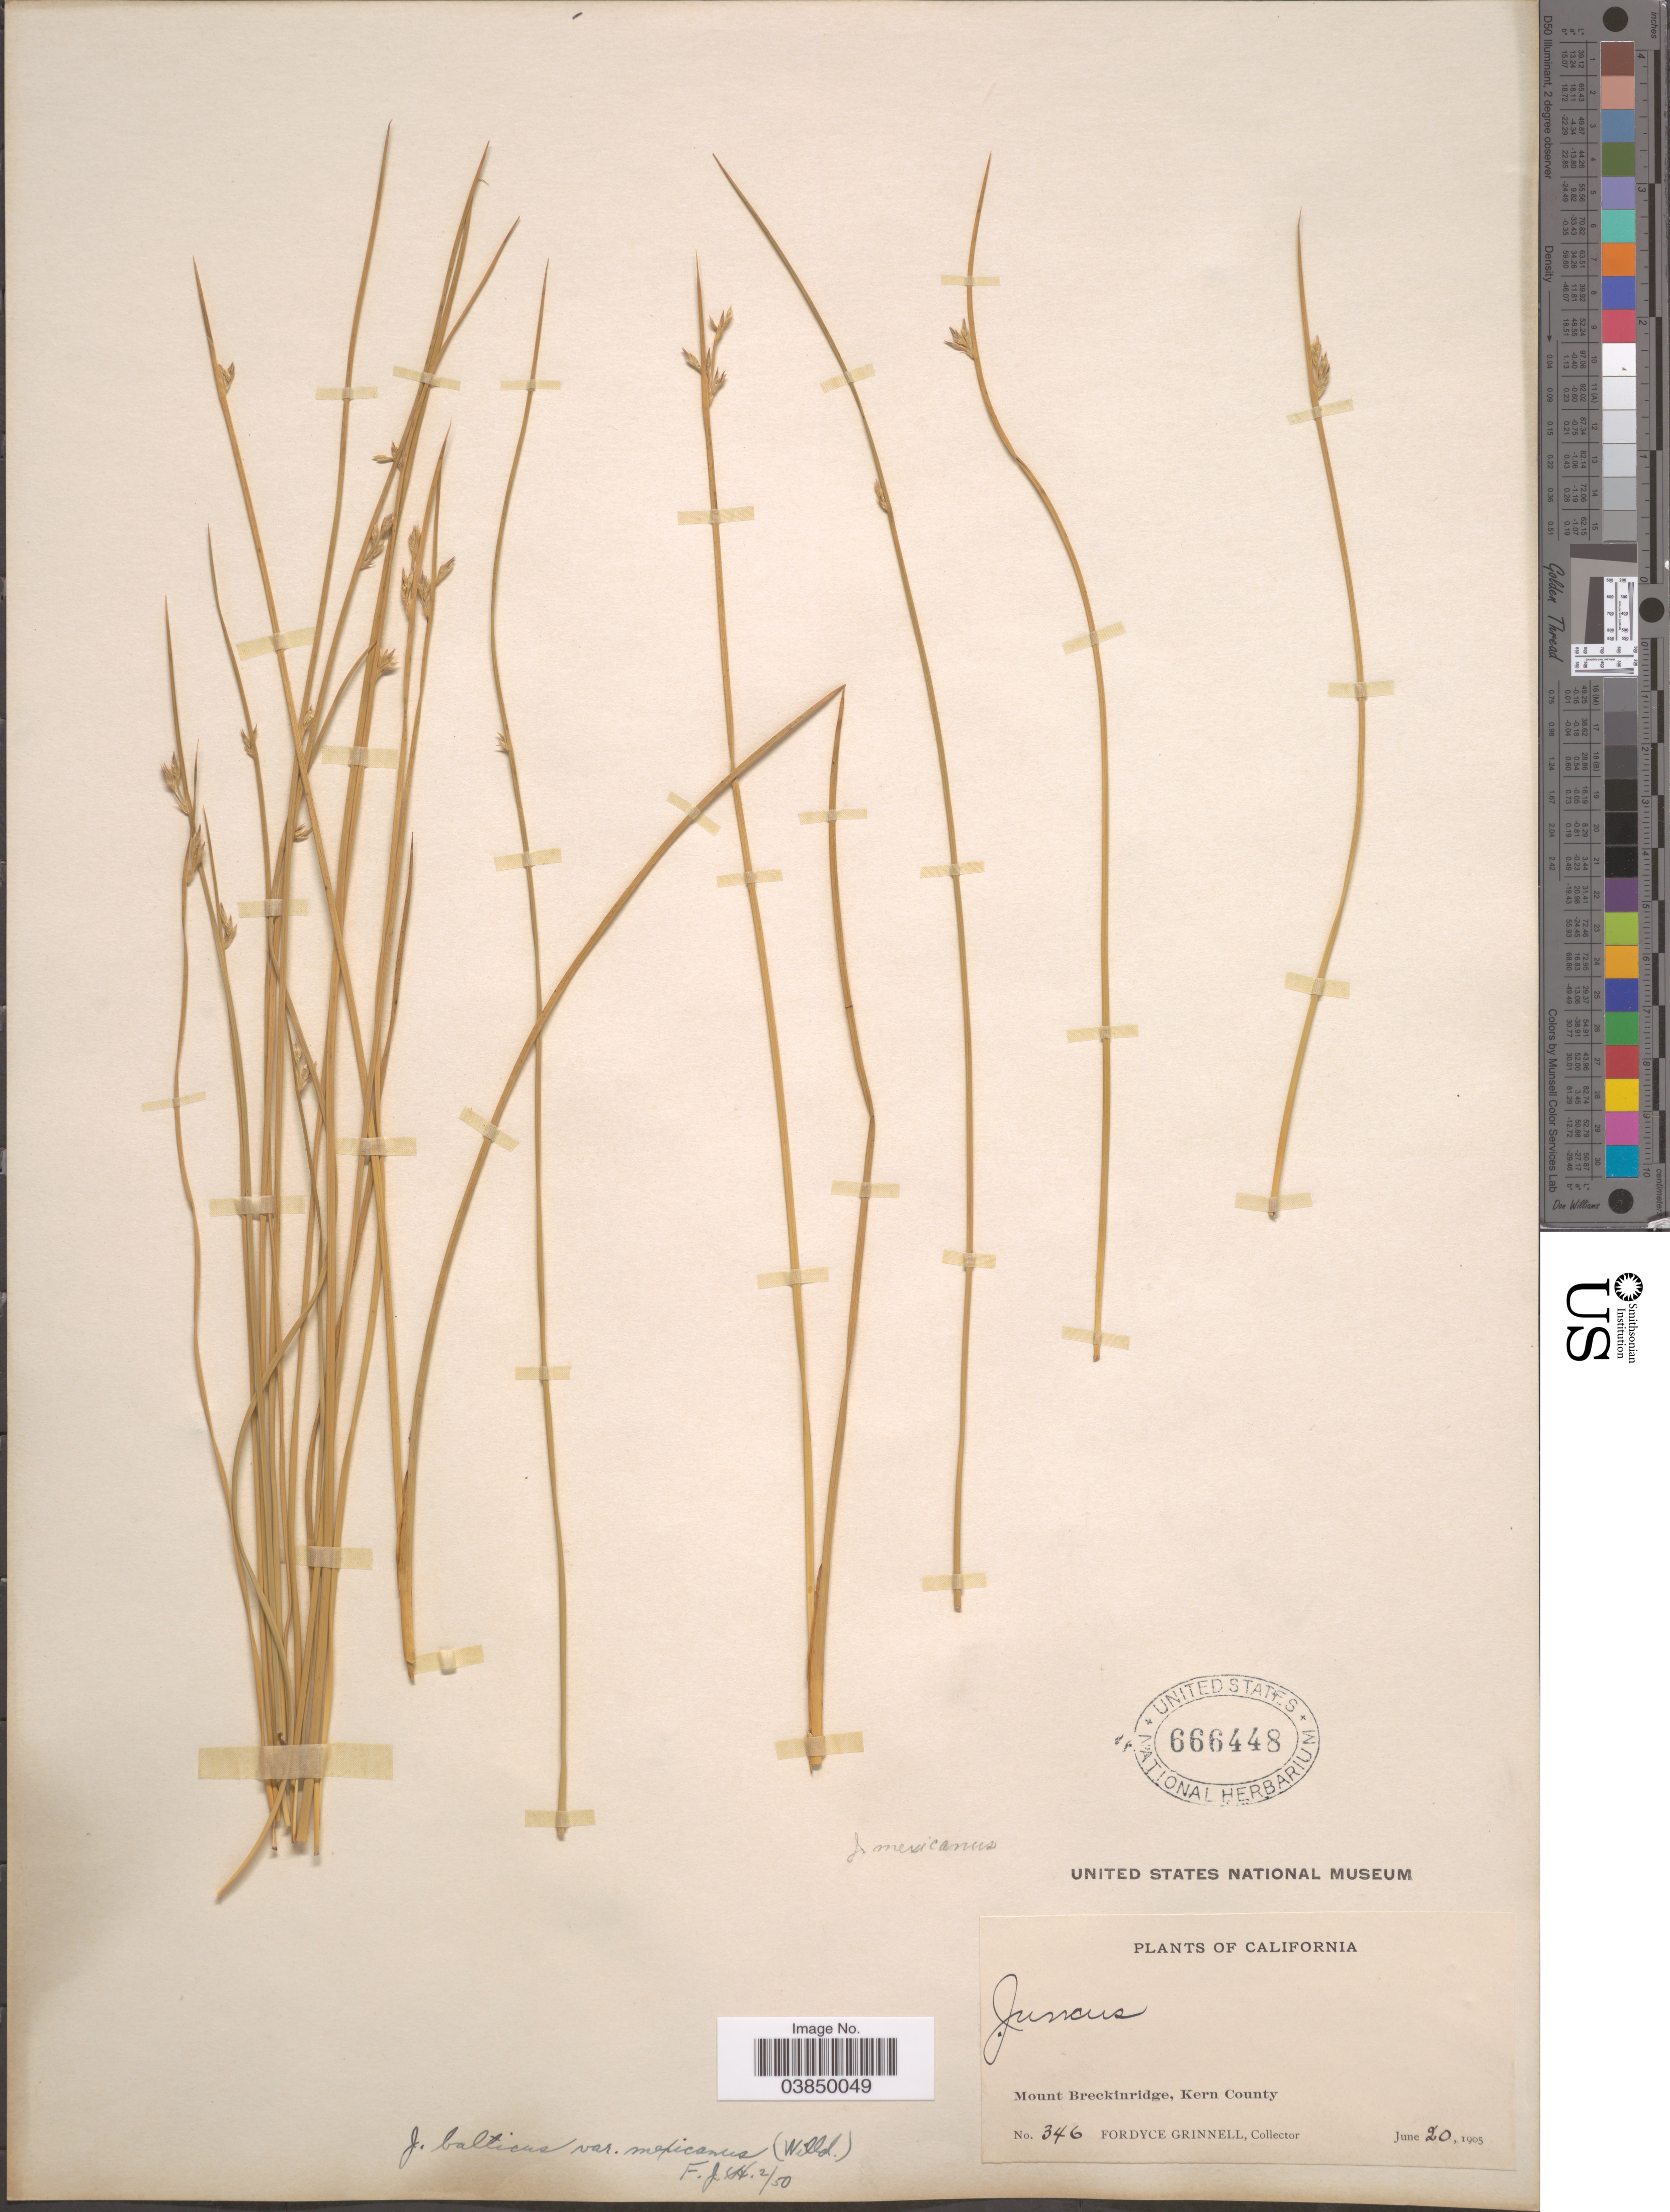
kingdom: Plantae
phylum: Tracheophyta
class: Liliopsida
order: Poales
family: Juncaceae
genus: Juncus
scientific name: Juncus balticus var. mexicanus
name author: (Willd. ex Schult. & Schult. f.) Snogerup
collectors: F. Grinnell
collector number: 346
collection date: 1905-06-20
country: United States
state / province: California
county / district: Kern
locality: Mount Breckinridge, Kern County.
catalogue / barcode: US 666448